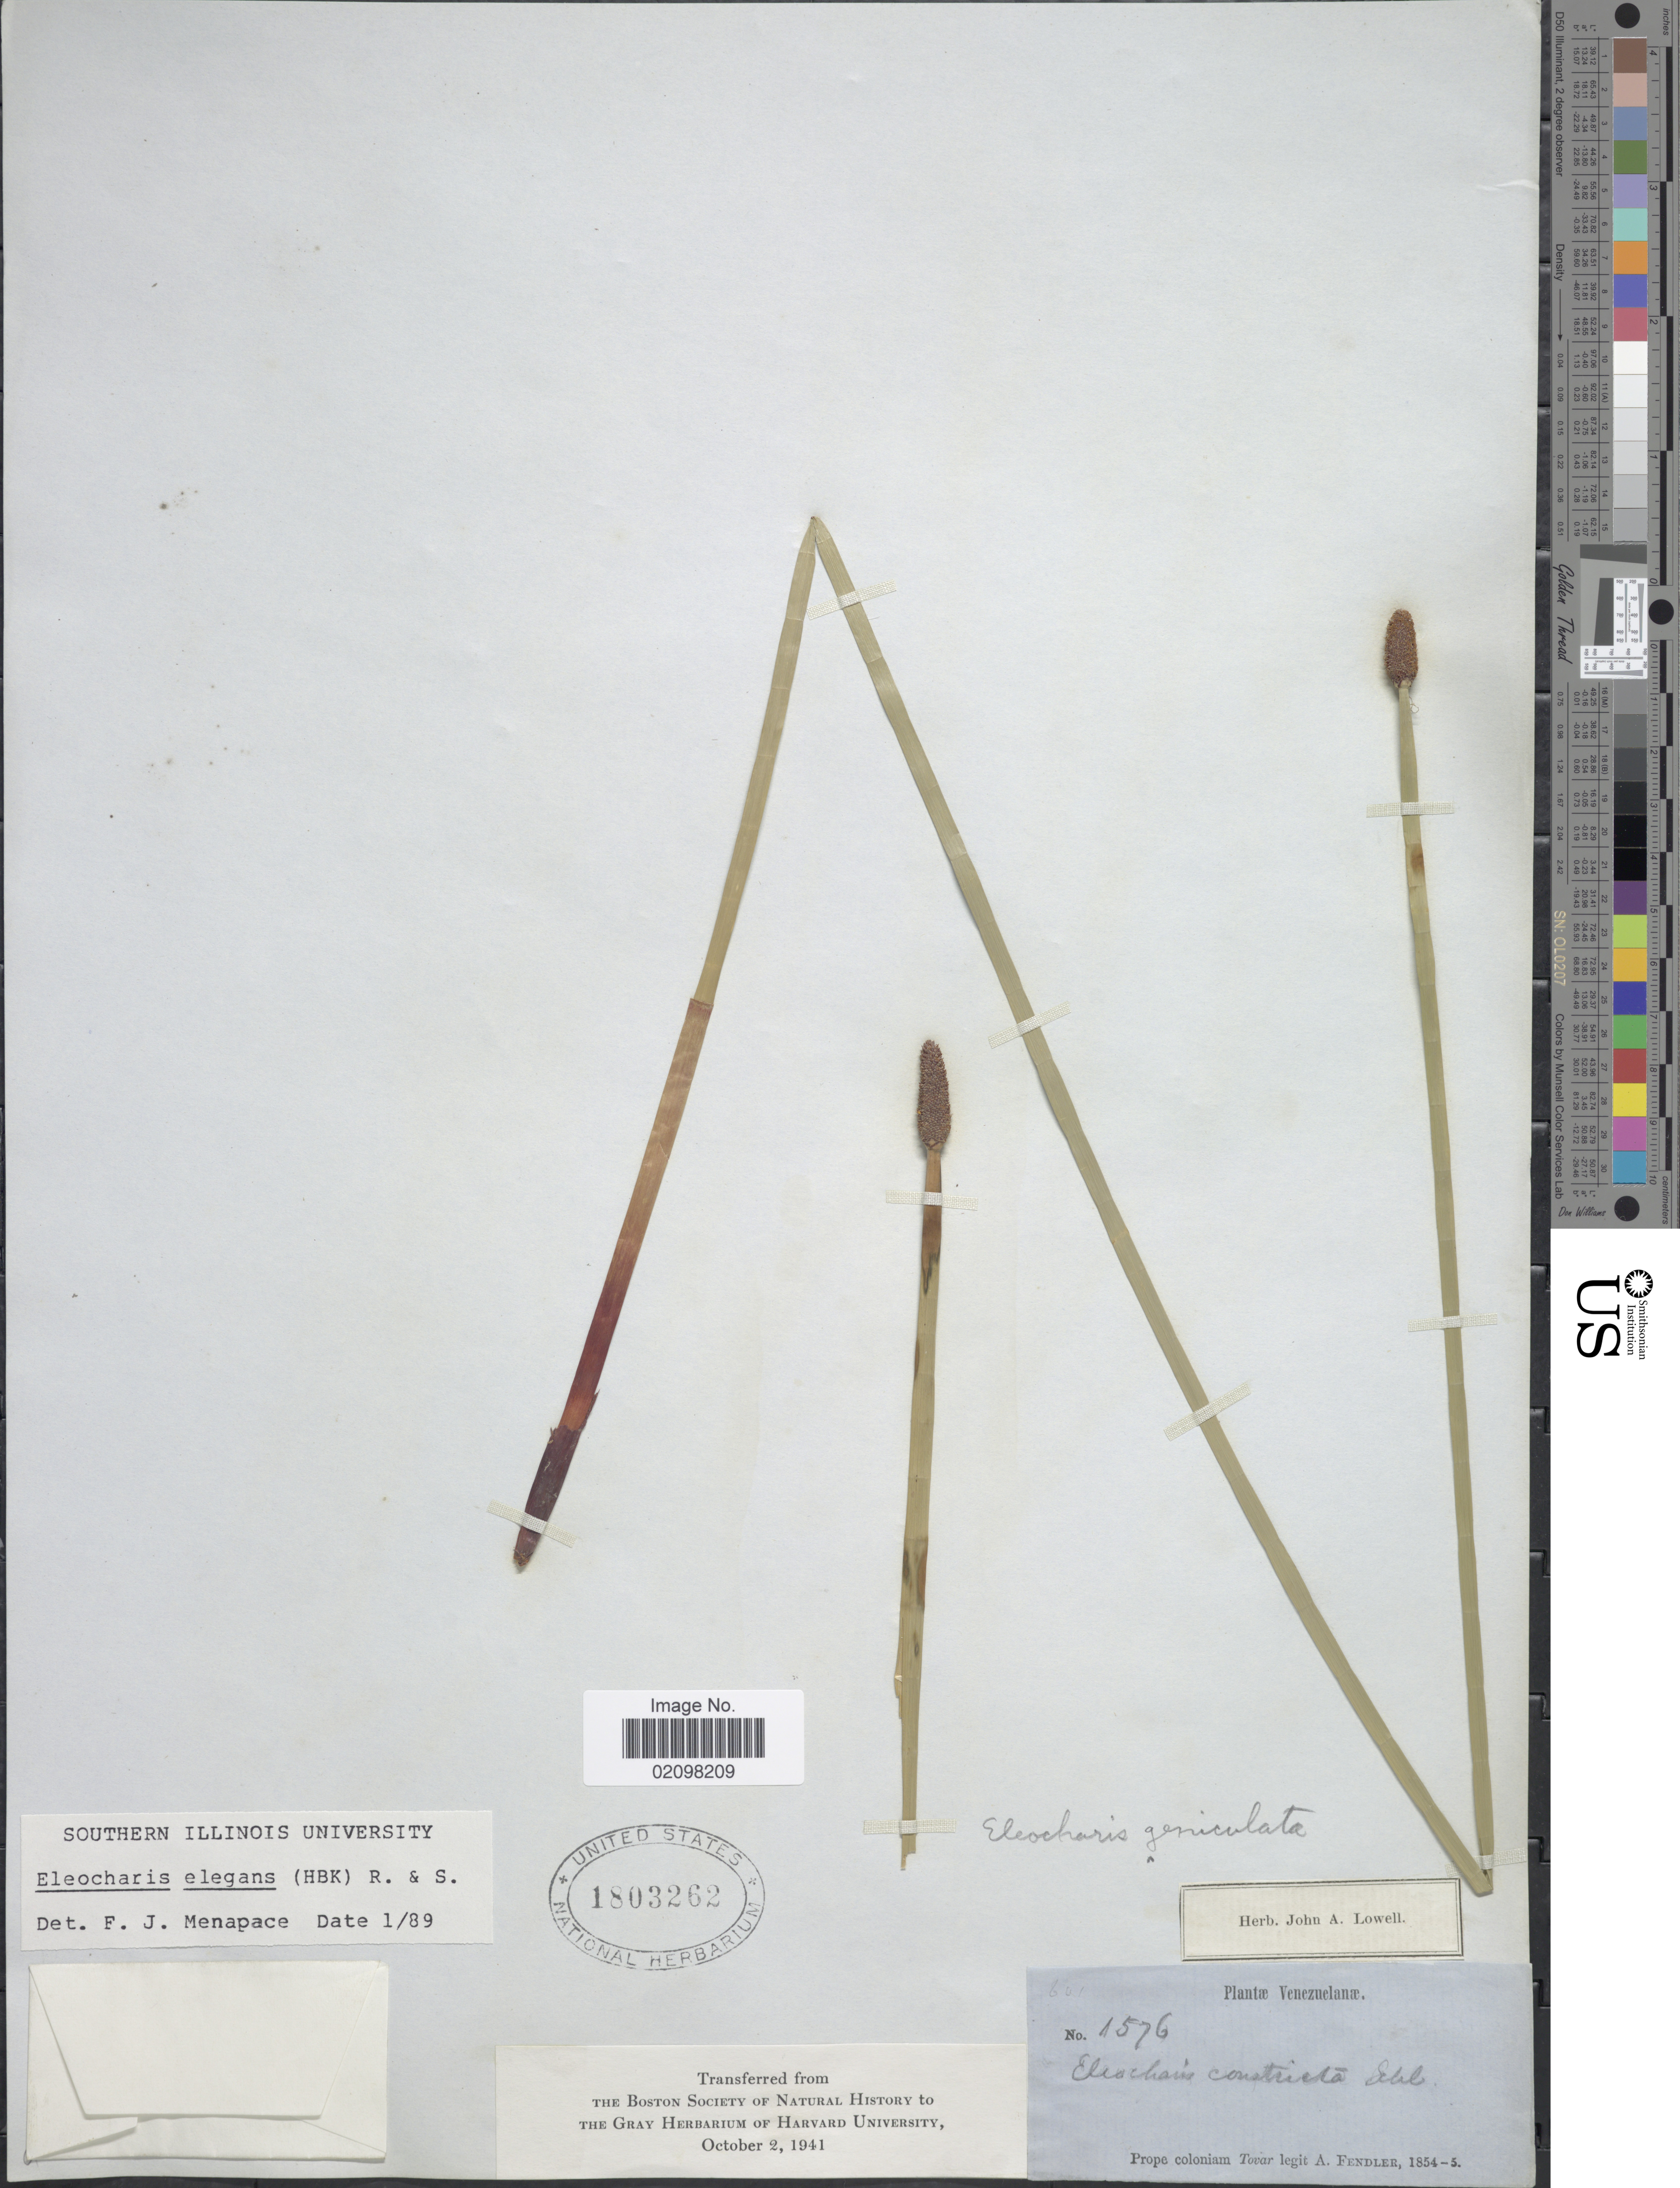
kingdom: Plantae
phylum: Tracheophyta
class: Liliopsida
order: Poales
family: Cyperaceae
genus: Eleocharis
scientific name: Eleocharis elegans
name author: (Kunth) Roem. & Schult.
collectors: A. Fendler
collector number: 1576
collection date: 1854/1855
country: Venezuela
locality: Tovar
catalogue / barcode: US 1803262